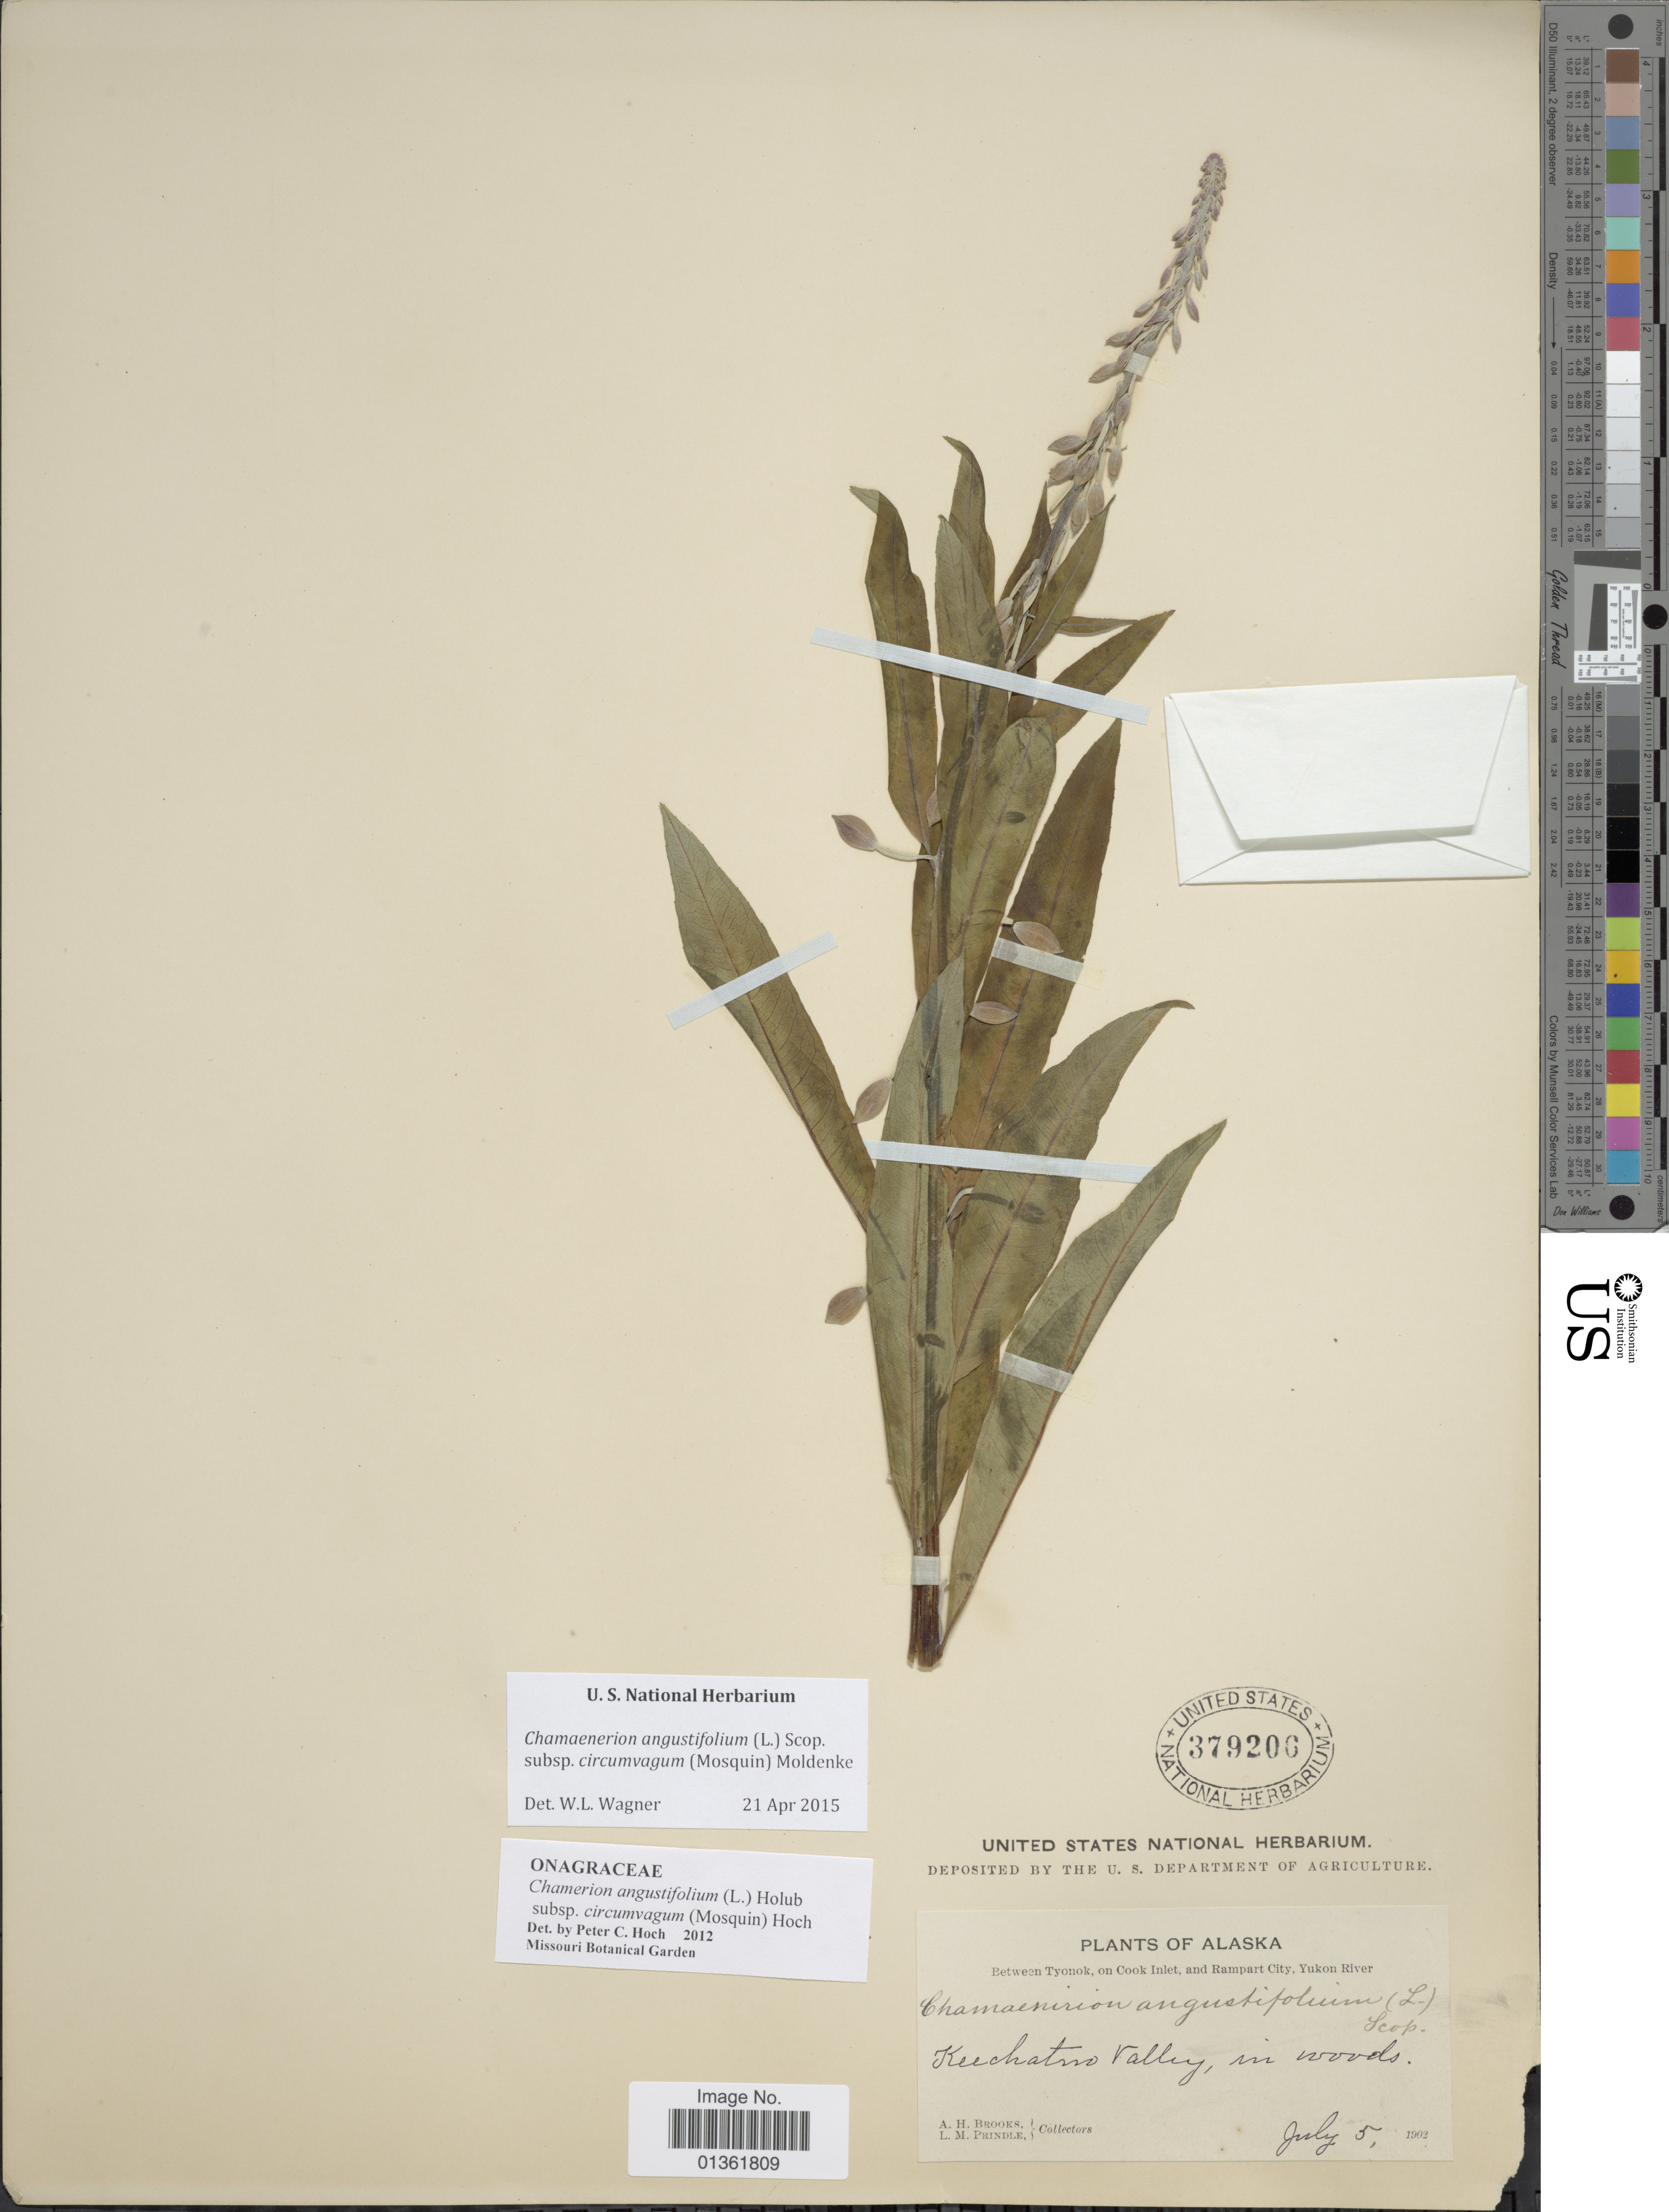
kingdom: Plantae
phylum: Tracheophyta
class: Magnoliopsida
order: Myrtales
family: Onagraceae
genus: Chamaenerion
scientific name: Chamaenerion angustifolium subsp. circumvagum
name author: (Mosquin) Moldenke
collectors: A. Brooks & L. Prindle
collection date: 1902-07-05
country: United States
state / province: Alaska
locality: Between Tyonok, on Cook Inlet, and Rampart City, Yukon River. Keechatno Valley.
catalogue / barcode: US 379206